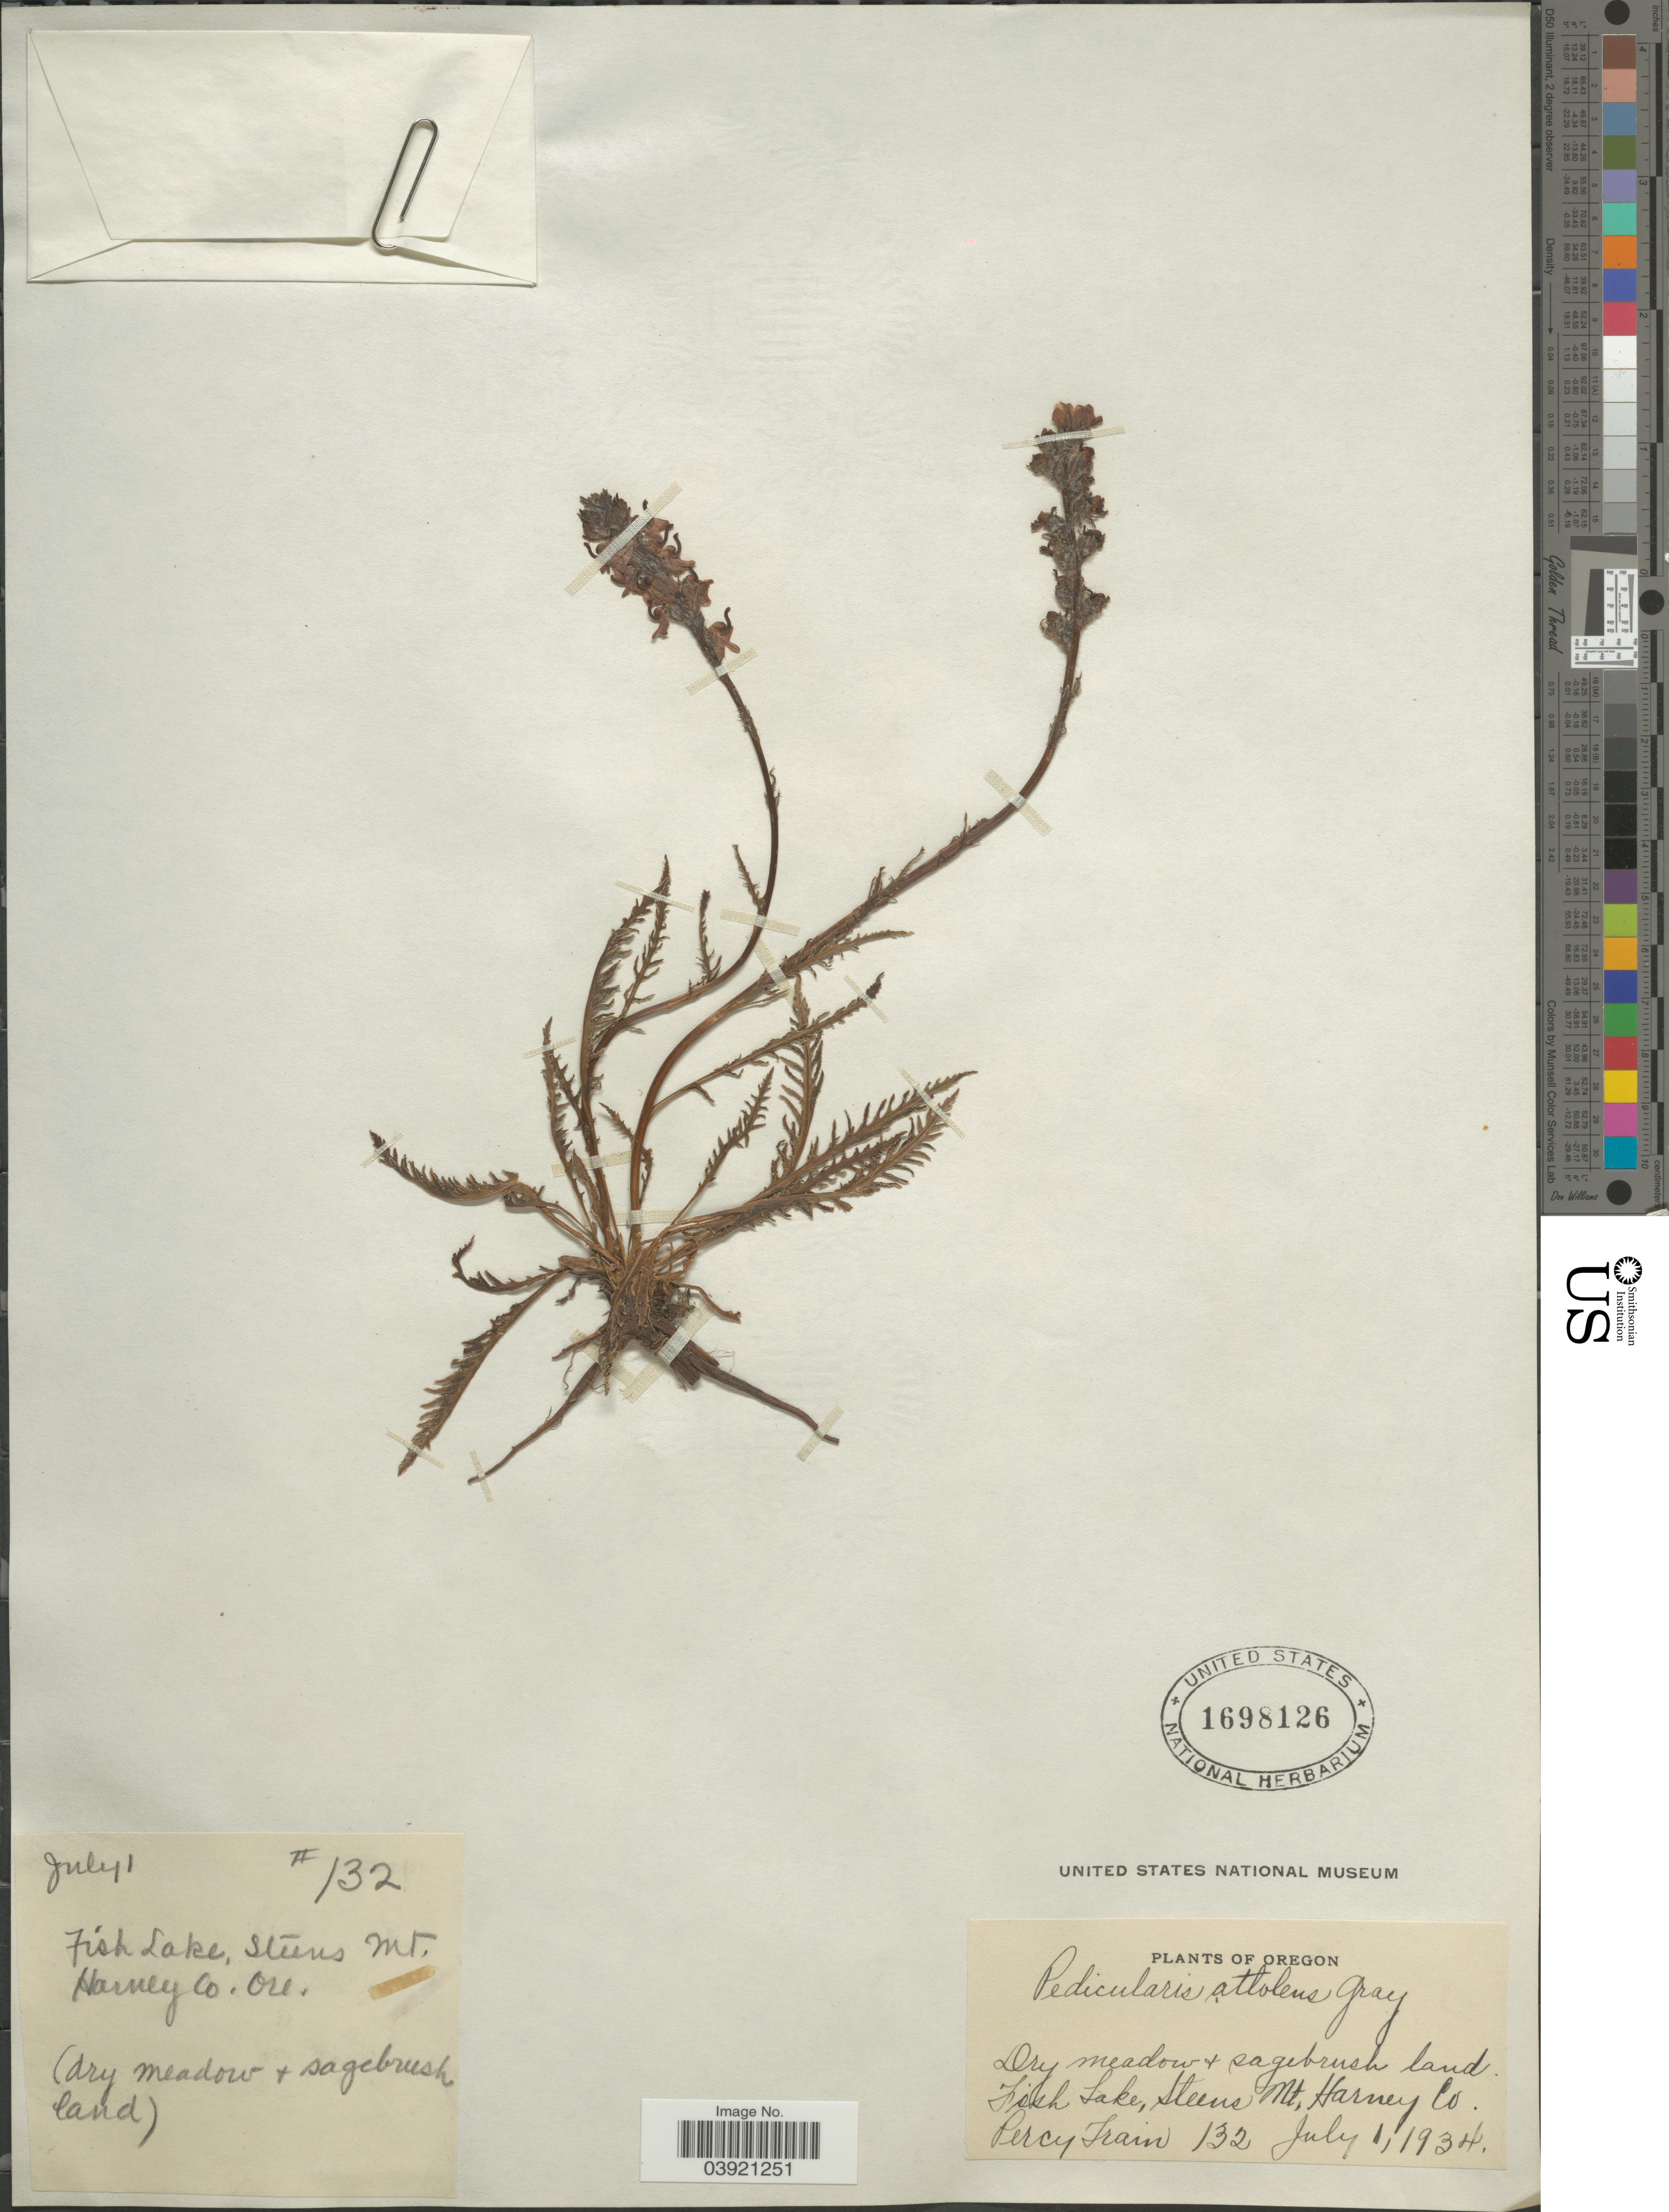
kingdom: Plantae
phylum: Tracheophyta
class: Magnoliopsida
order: Lamiales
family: Orobanchaceae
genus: Pedicularis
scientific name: Pedicularis attollens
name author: A. Gray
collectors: P. Train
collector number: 132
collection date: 1934-07-01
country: United States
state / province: Oregon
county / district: Harney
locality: Dry meadow & sagebrush land. Fish Lake, Steens Mt, Harney Co.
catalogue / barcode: US 1698126